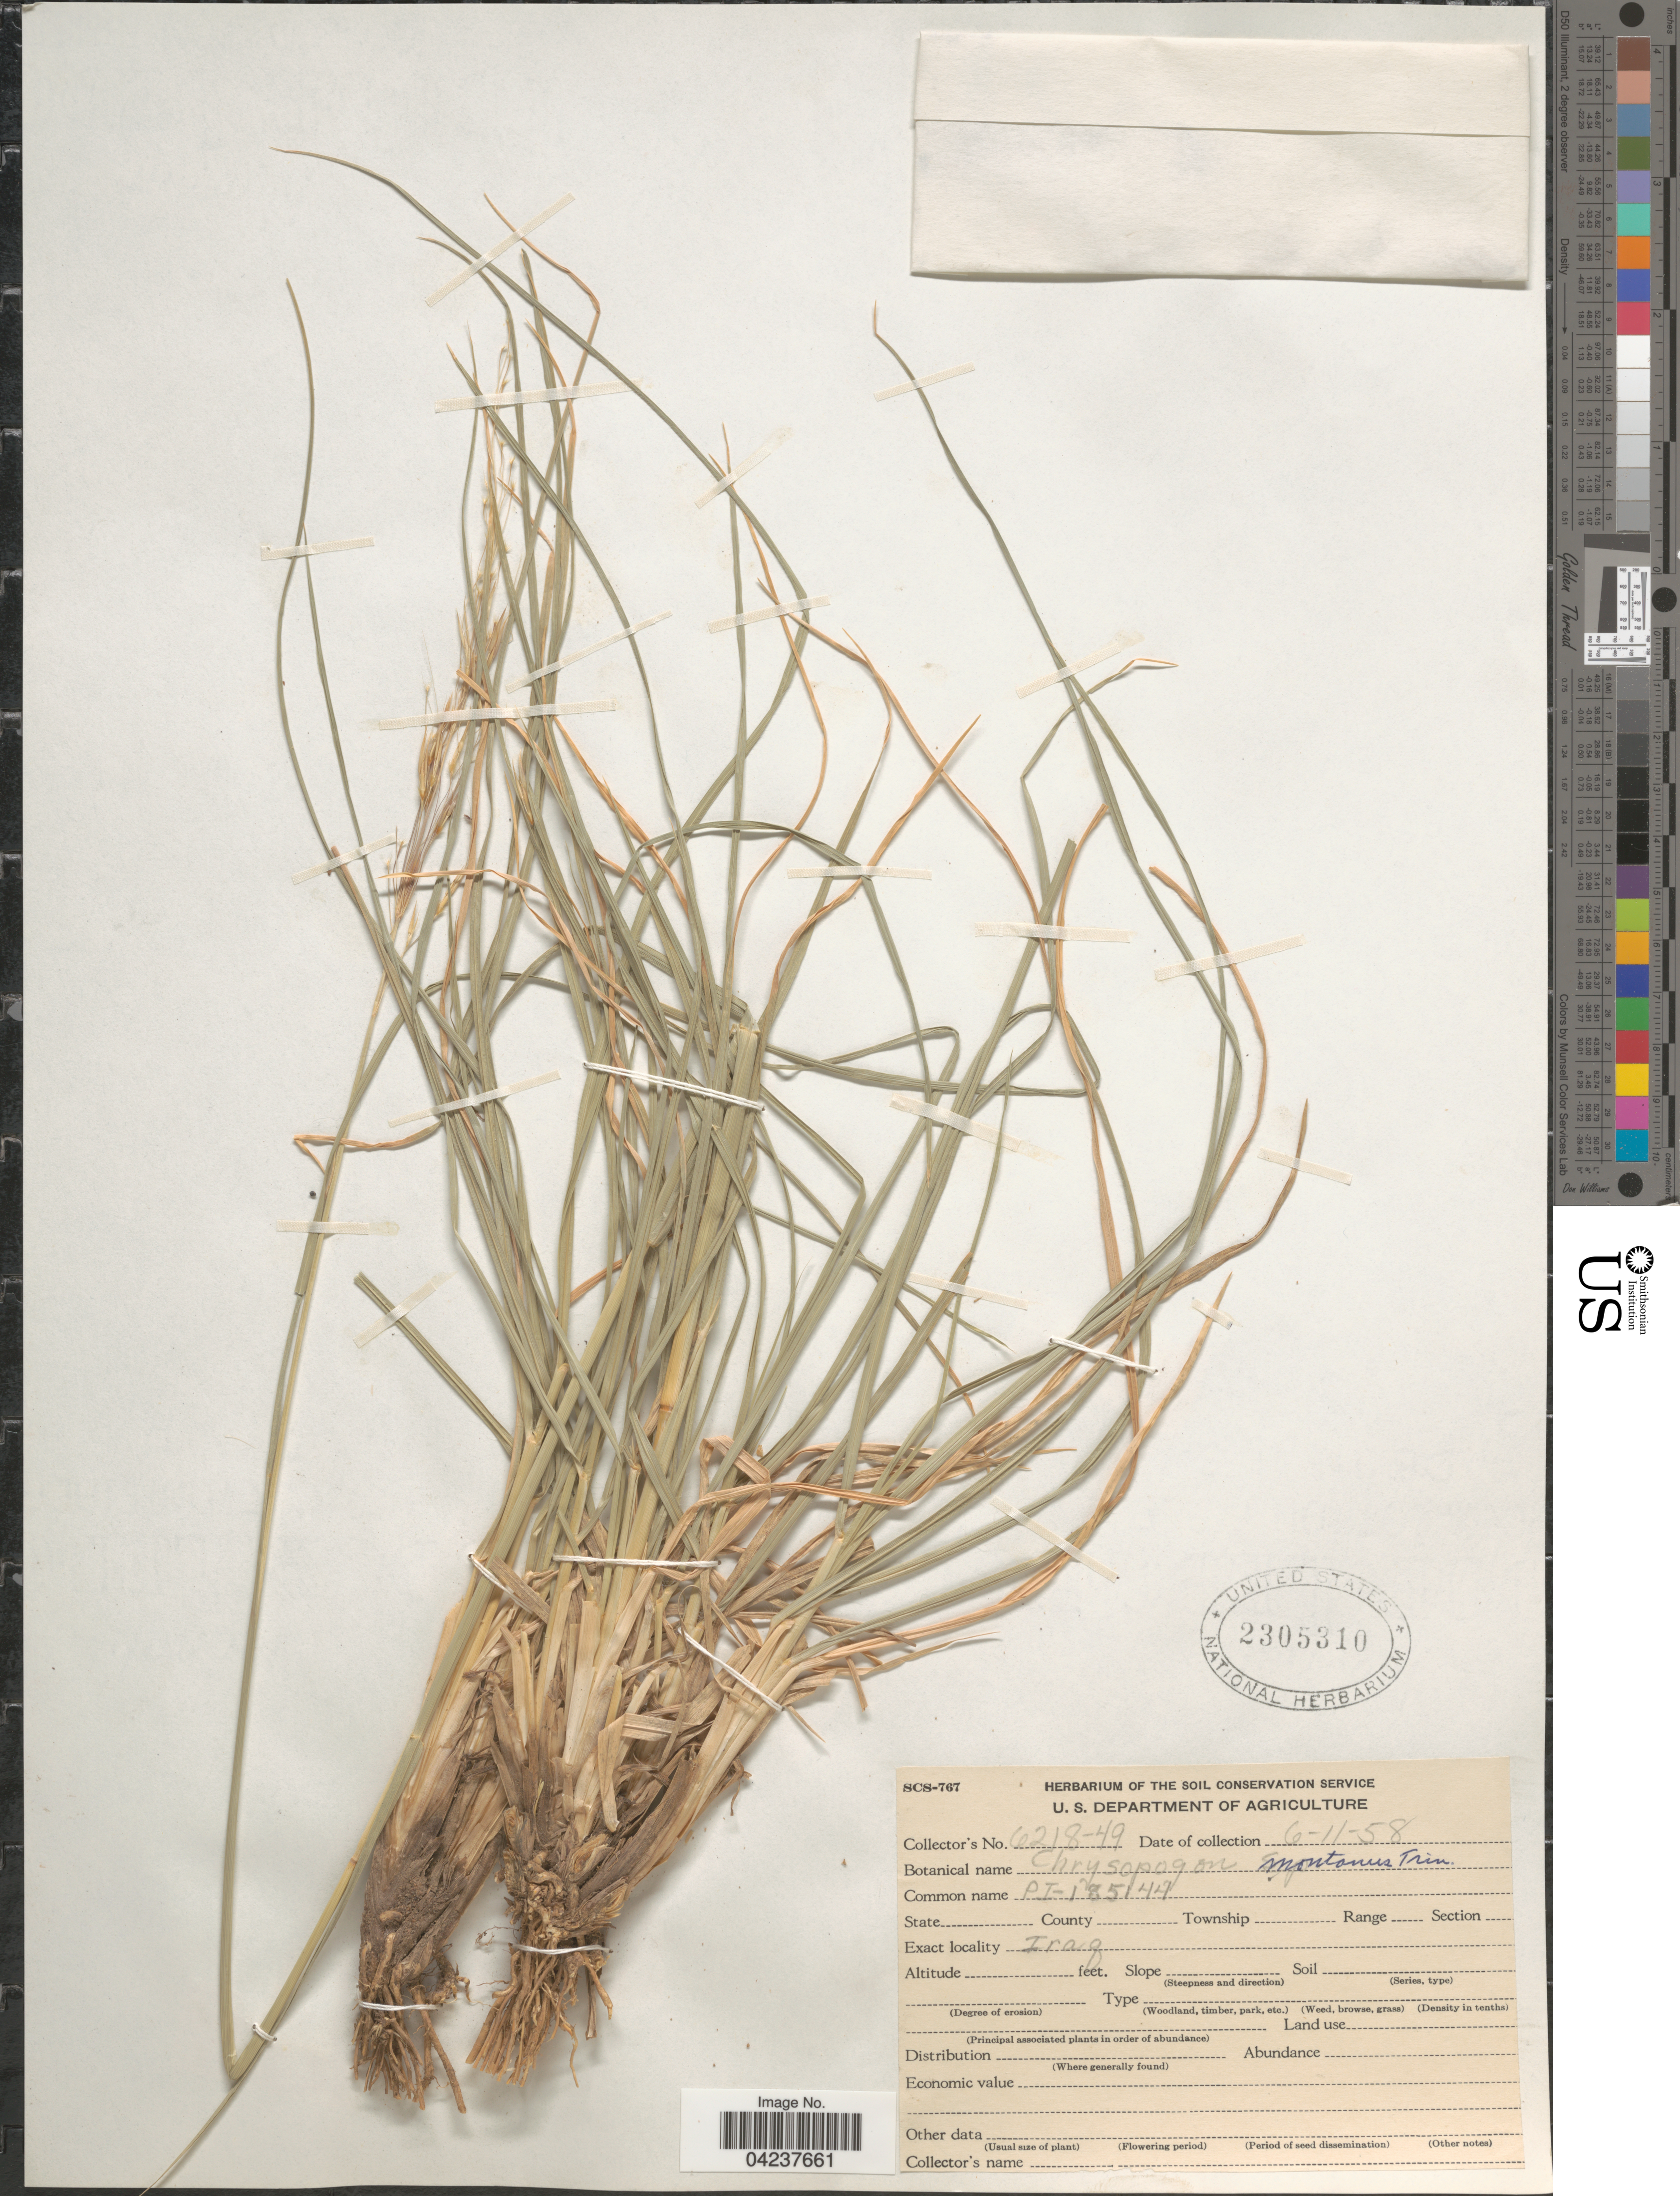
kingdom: Plantae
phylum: Tracheophyta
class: Liliopsida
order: Poales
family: Poaceae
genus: Chrysopogon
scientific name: Chrysopogon fulvus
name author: (Spreng.) Chiov.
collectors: Herbarium of the Soil Conservation Service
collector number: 6218-49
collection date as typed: Transcribed d/m/y: 6/11/58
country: Iraq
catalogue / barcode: US 2305310